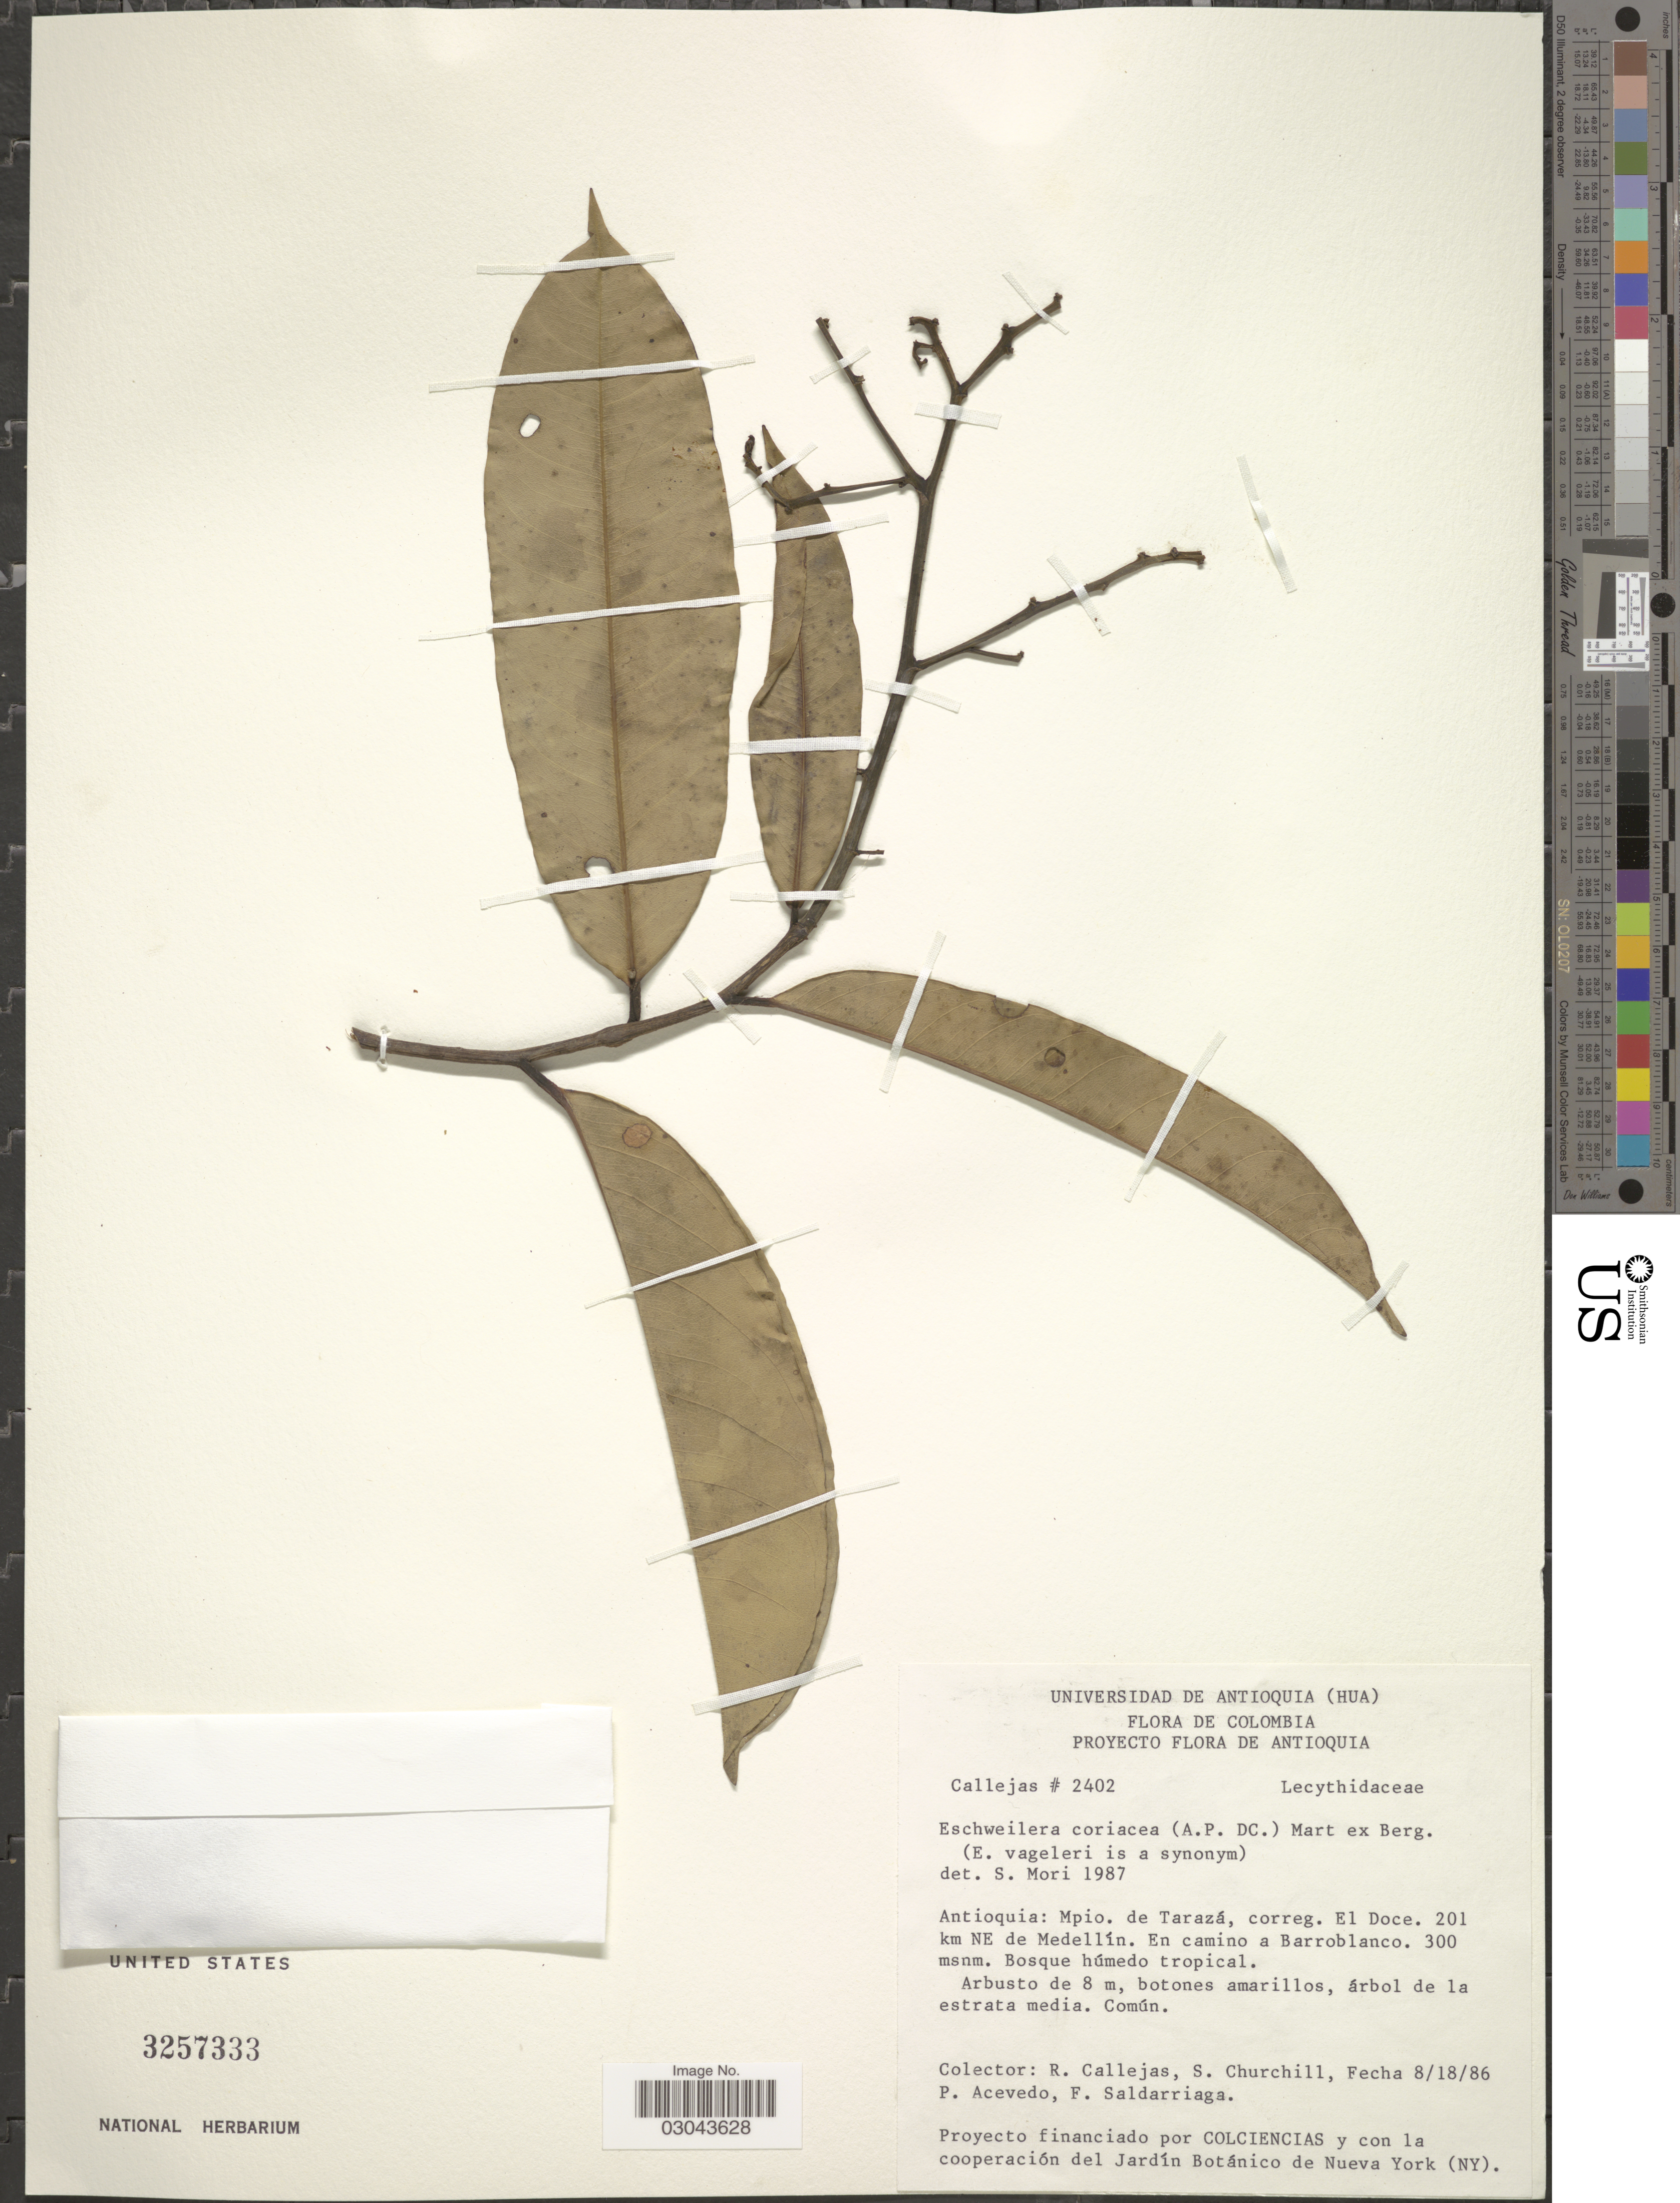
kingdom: Plantae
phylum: Tracheophyta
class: Magnoliopsida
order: Ericales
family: Lecythidaceae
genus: Eschweilera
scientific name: Eschweilera coriacea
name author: (DC.) S.A. Mori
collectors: R. Callejas, S. Churchill, P. Acevedo-Rodr. & F. Saldarriaga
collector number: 2402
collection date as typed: Transcribed d/m/y: 18/8/86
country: Colombia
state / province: Antioquia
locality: Mpio. de Tarazá, correg. El Doce. 201 km NE de Medellín. En camino a Barroblanca.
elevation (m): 300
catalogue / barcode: US 3257333